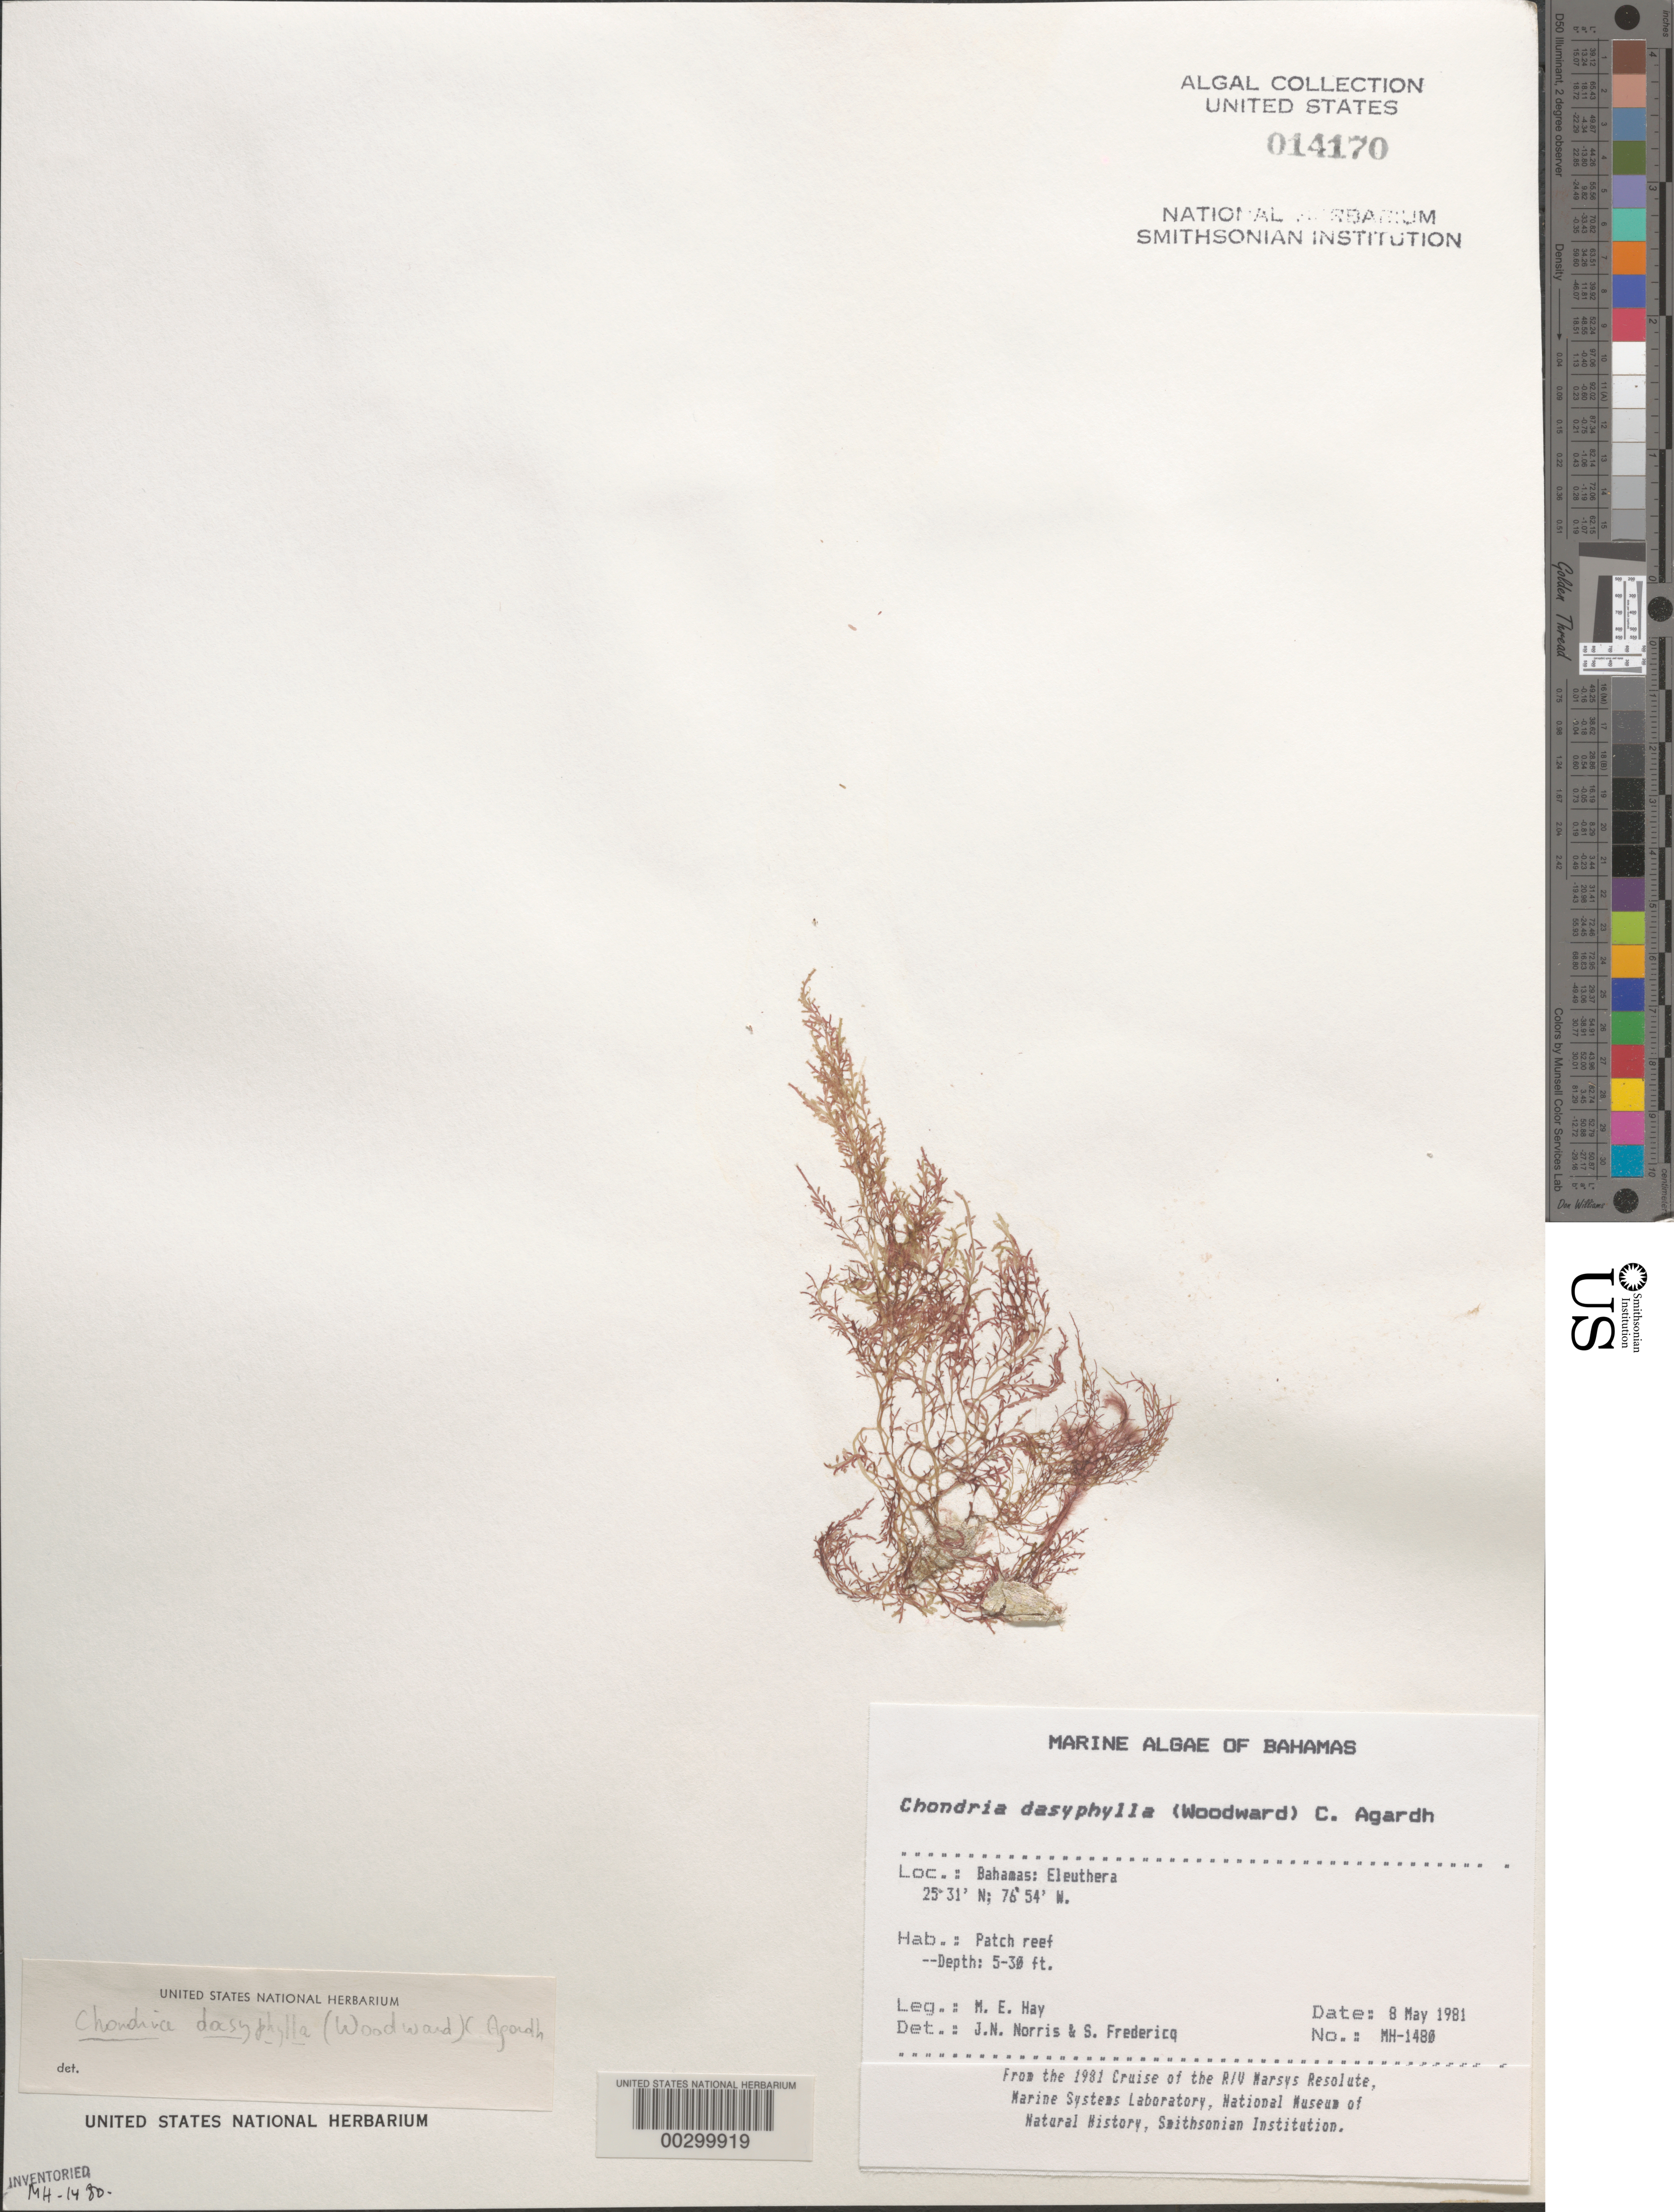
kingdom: Plantae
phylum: Rhodophyta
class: Florideophyceae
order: Ceramiales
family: Rhodomelaceae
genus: Chondria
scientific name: Chondria dasyphylla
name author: (Woodw.) C. Agardh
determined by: Norris, J. N.; Fredericq, S.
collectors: M. E. Hay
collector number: MEH-1480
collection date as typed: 08 May 1981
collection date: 1981-05-08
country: Bahamas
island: Eleuthera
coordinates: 23 31 N, 78 54 W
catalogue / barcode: US 14170